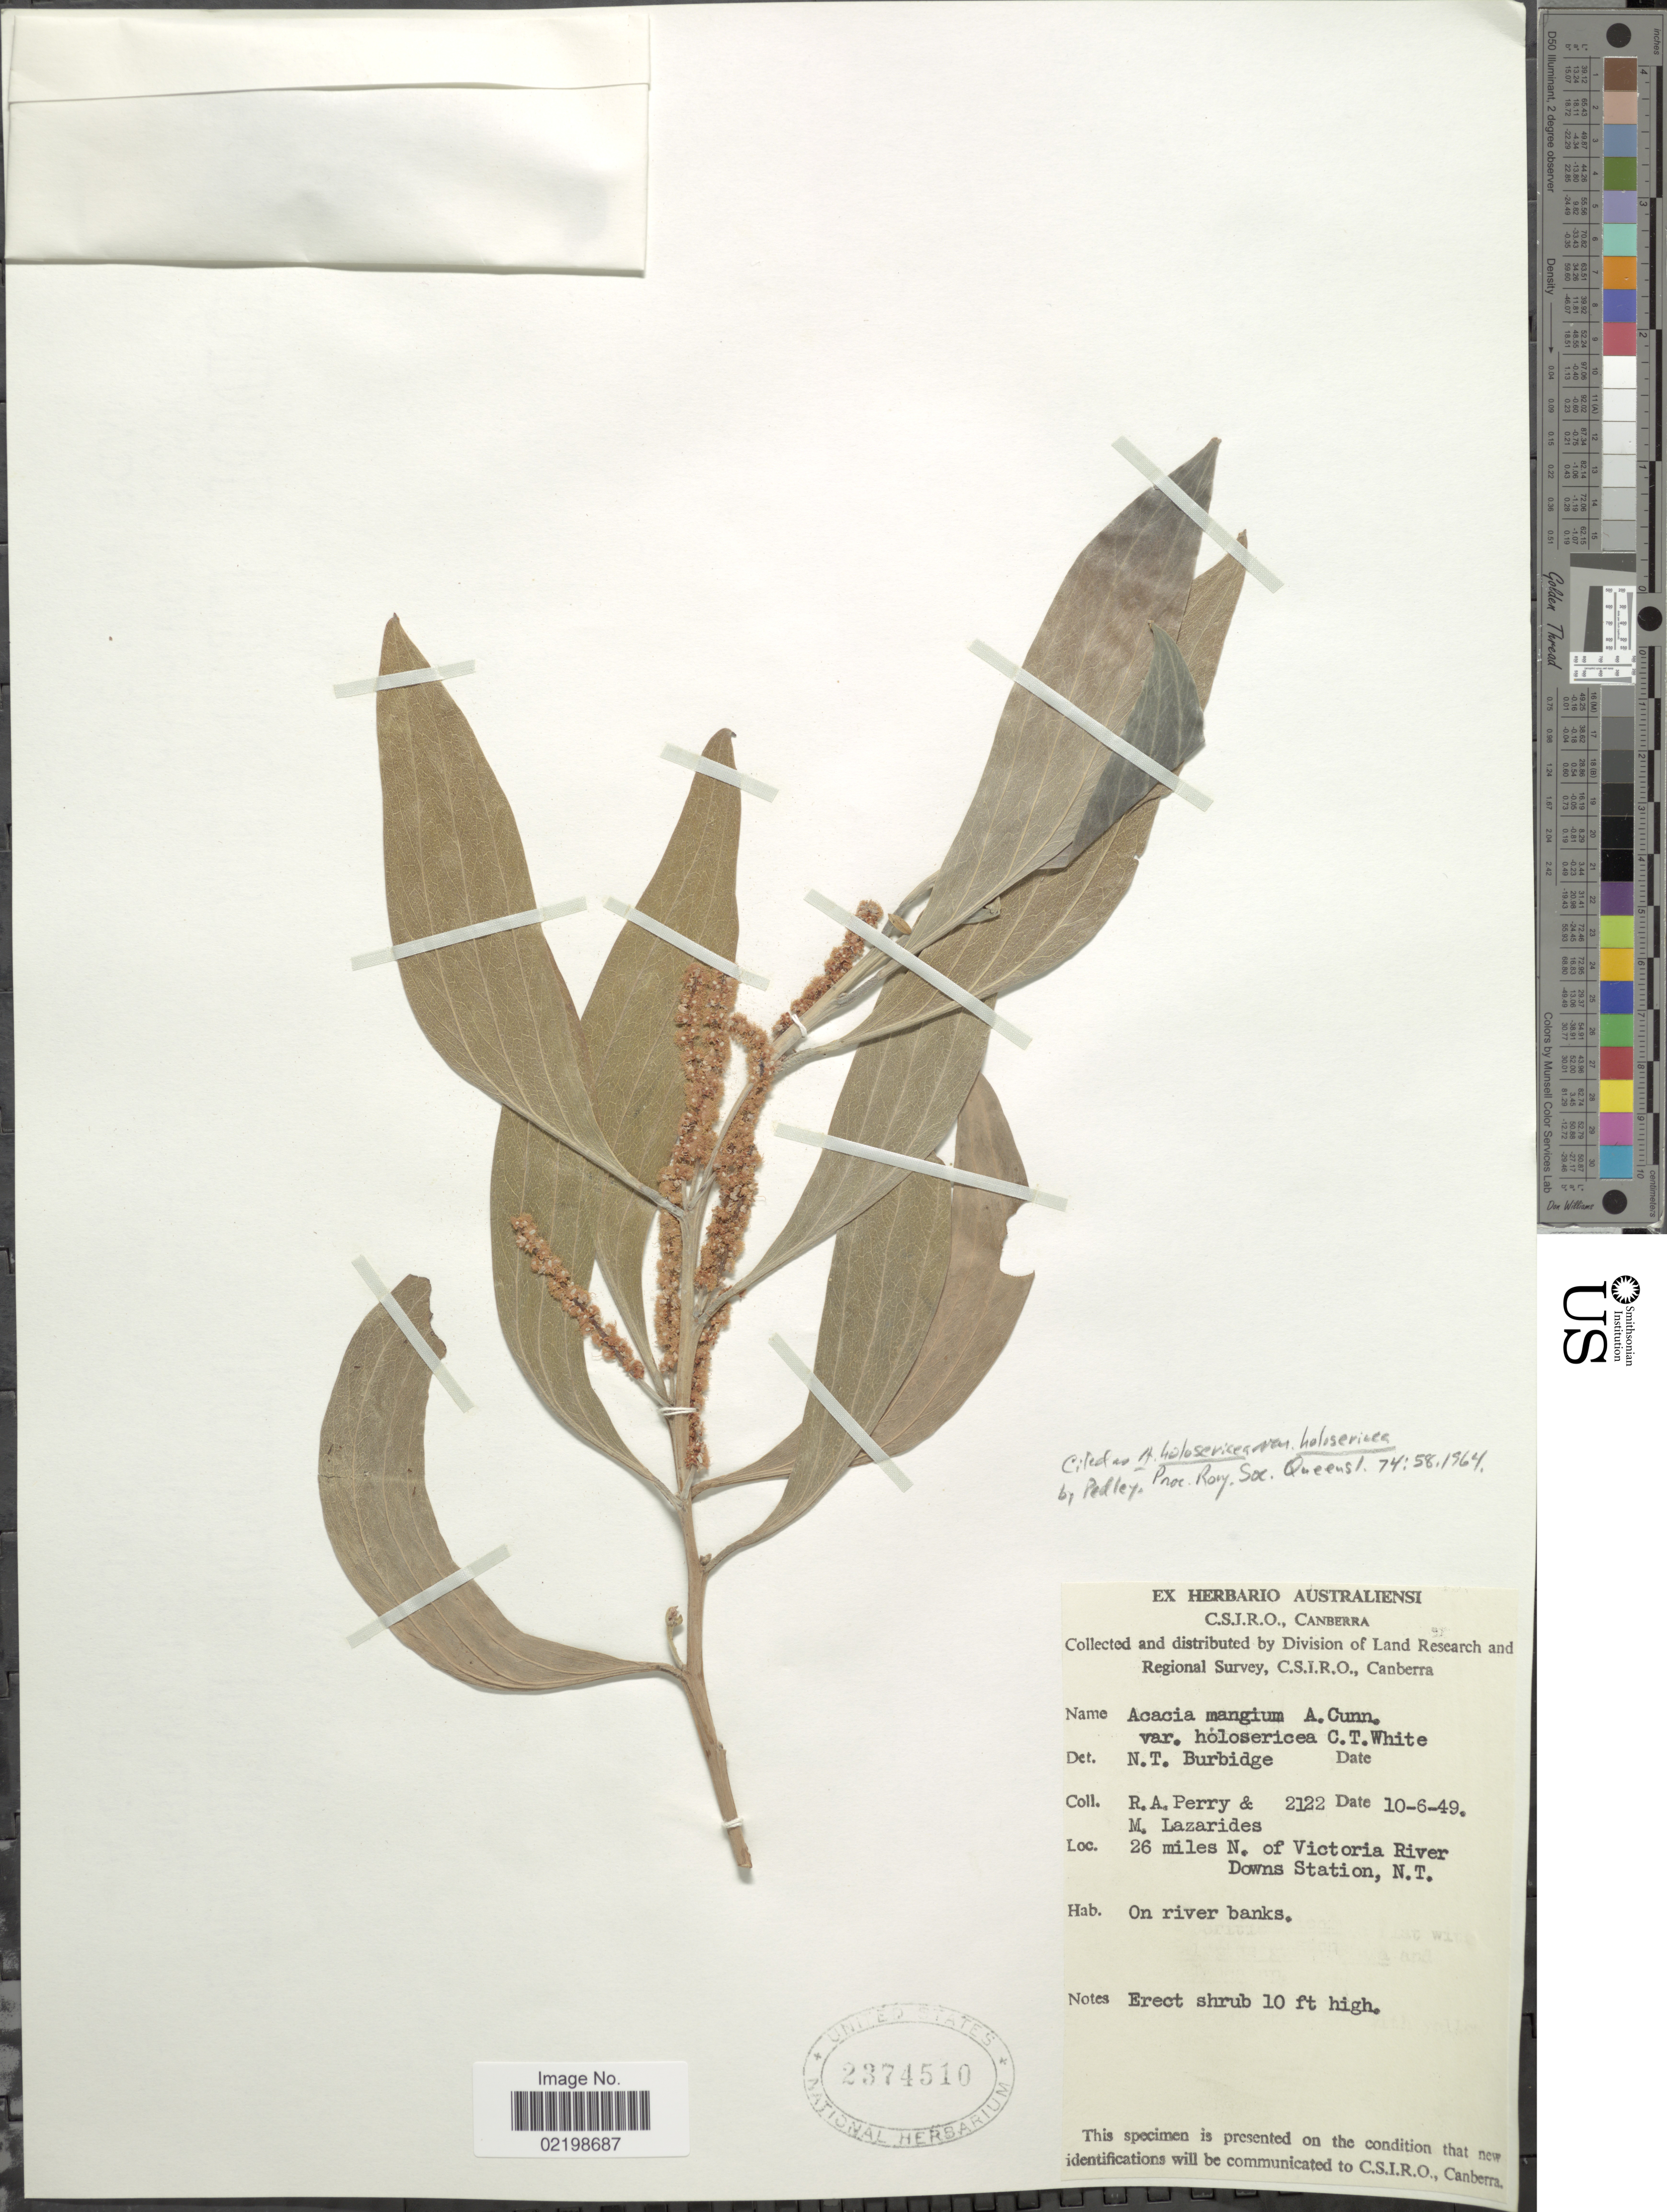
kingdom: Plantae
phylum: Tracheophyta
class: Magnoliopsida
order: Fabales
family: Fabaceae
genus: Acacia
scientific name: Acacia holosericea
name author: A. Cunn. ex Don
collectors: Perry, R. A. & M. Lazarides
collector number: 2122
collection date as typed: Transcribed d/m/y: 10/6/49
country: Australia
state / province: Northern Territory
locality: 26 miles N. of Victoria River Downs Station, N.T.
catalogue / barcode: US 2374510